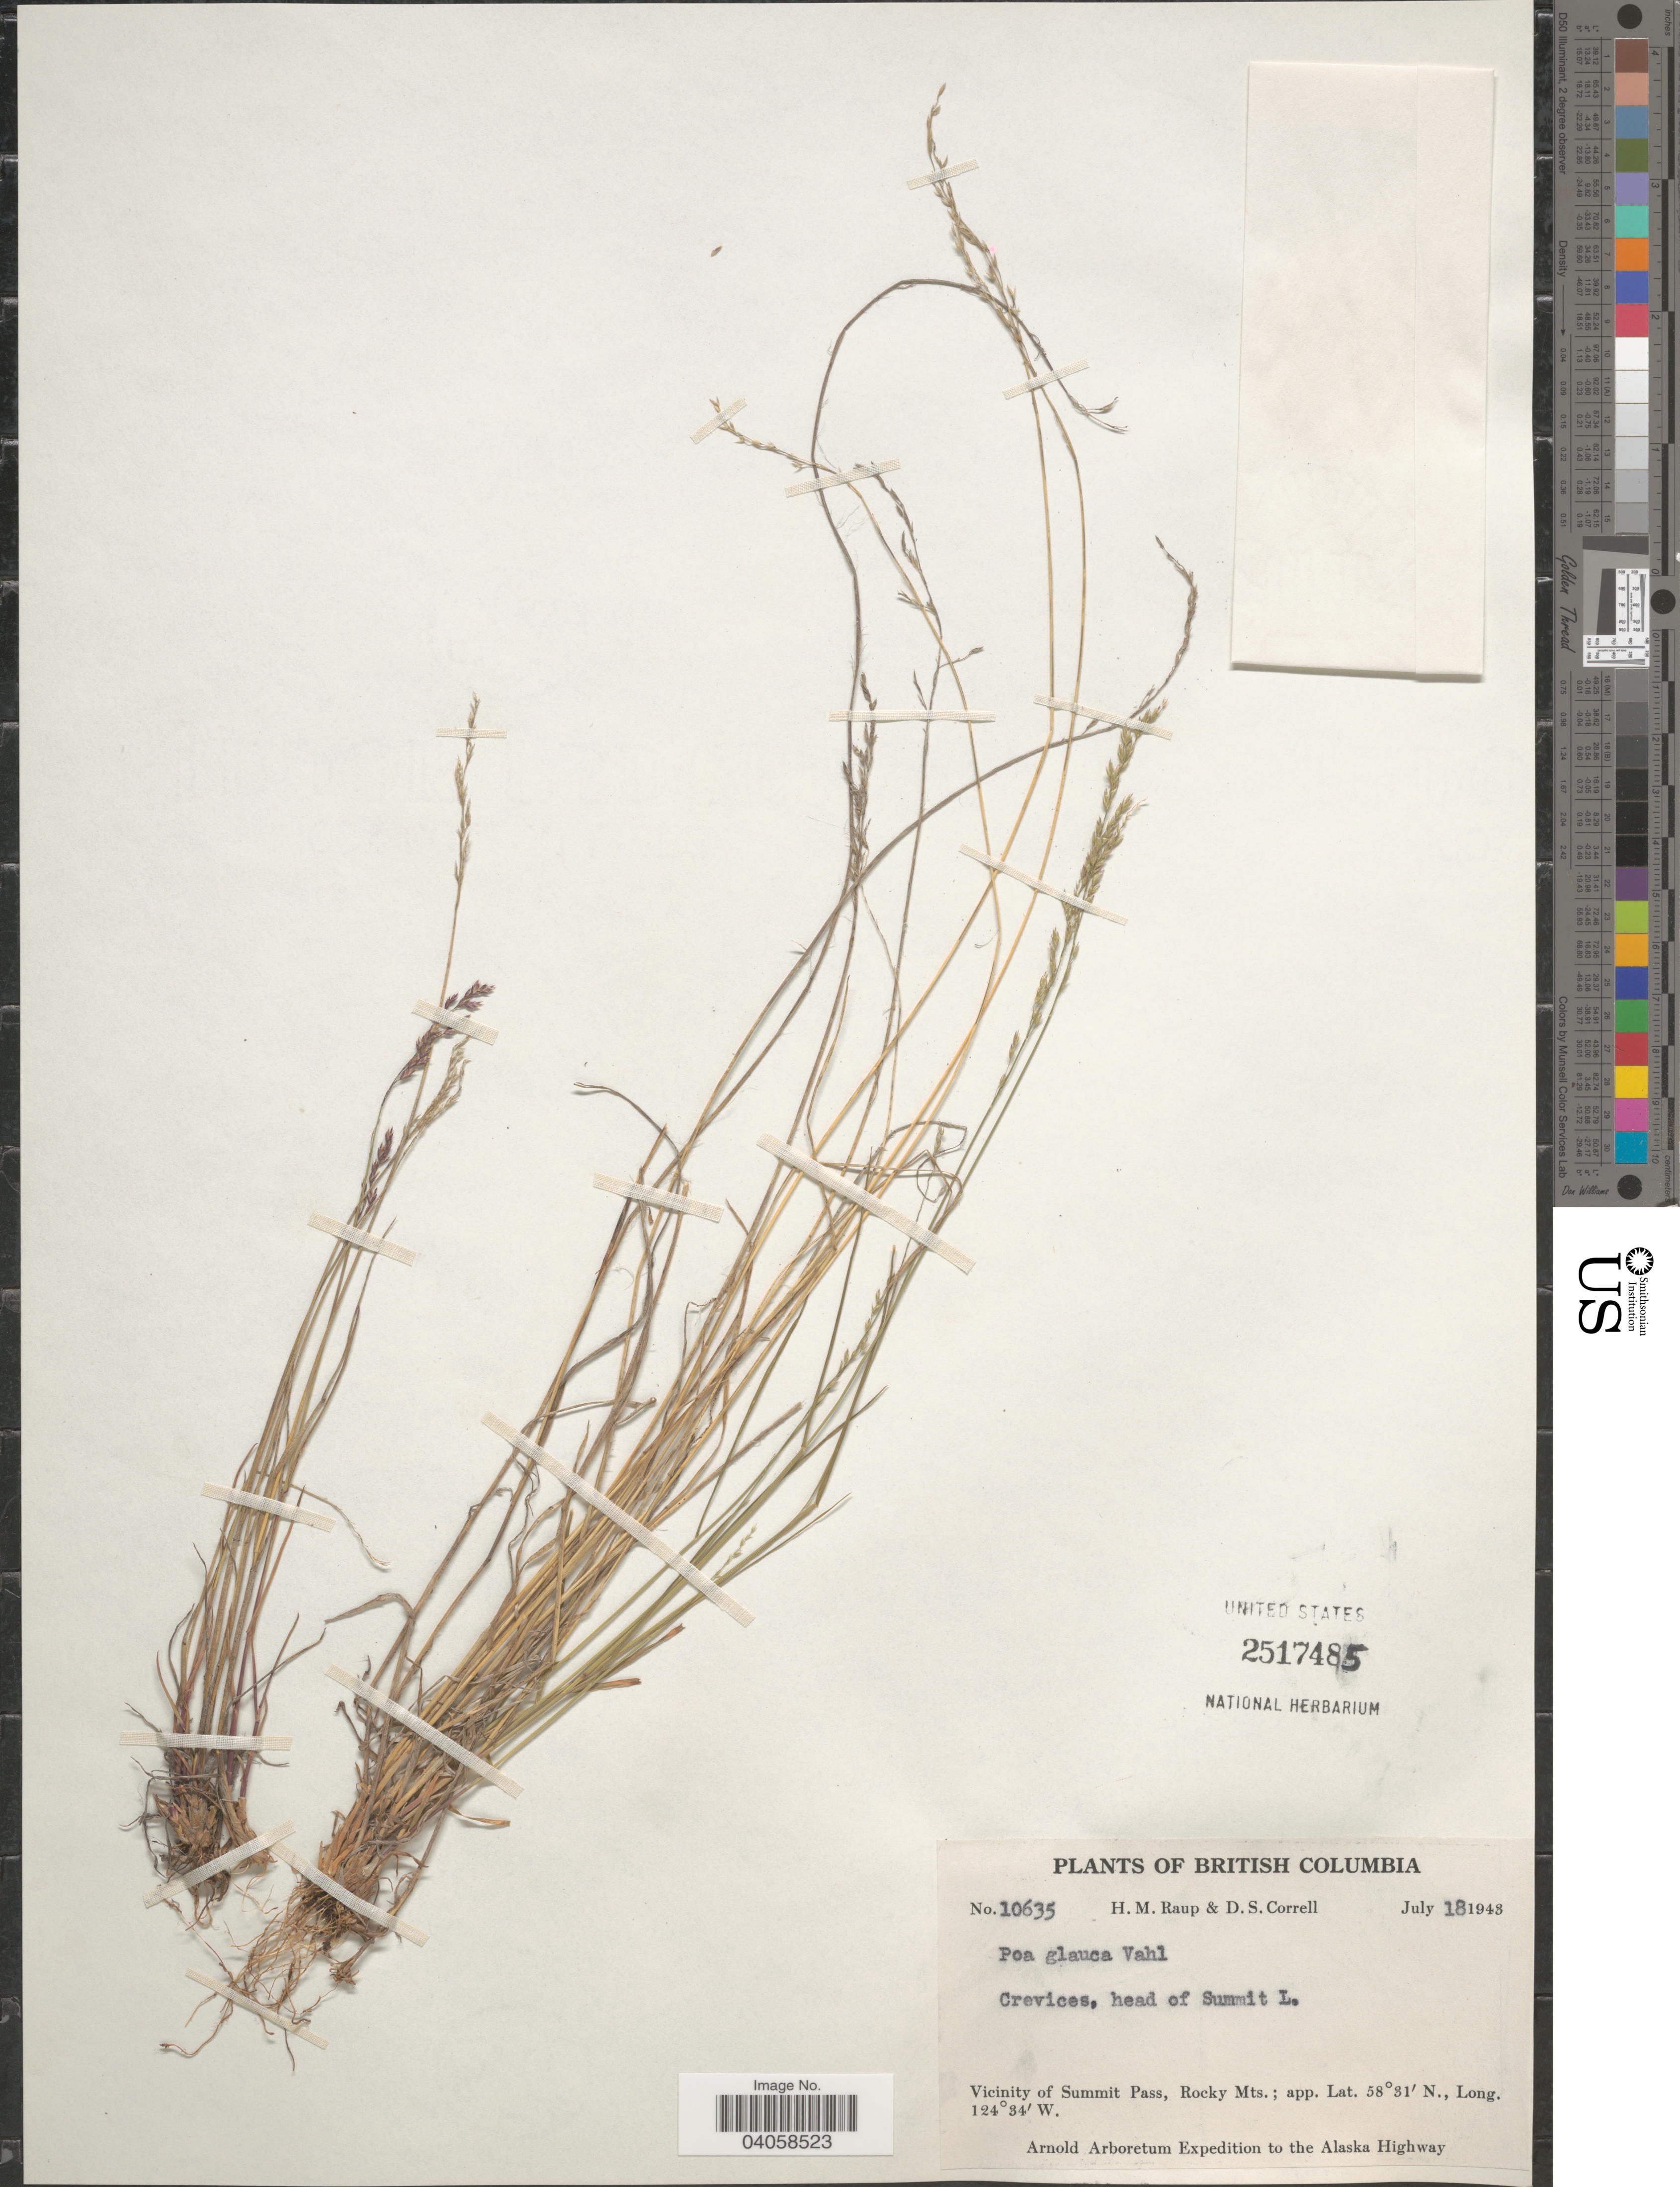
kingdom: Plantae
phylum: Tracheophyta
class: Liliopsida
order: Poales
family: Poaceae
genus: Poa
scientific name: Poa glauca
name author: Vahl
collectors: H. Raup & D. S. Correll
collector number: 10635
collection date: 1943-07-18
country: Canada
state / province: British Columbia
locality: Crevices, head of Summit L. Vicinity of Summit Pass, Rocky Mts. Alaska Highway.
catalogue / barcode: US 2517485